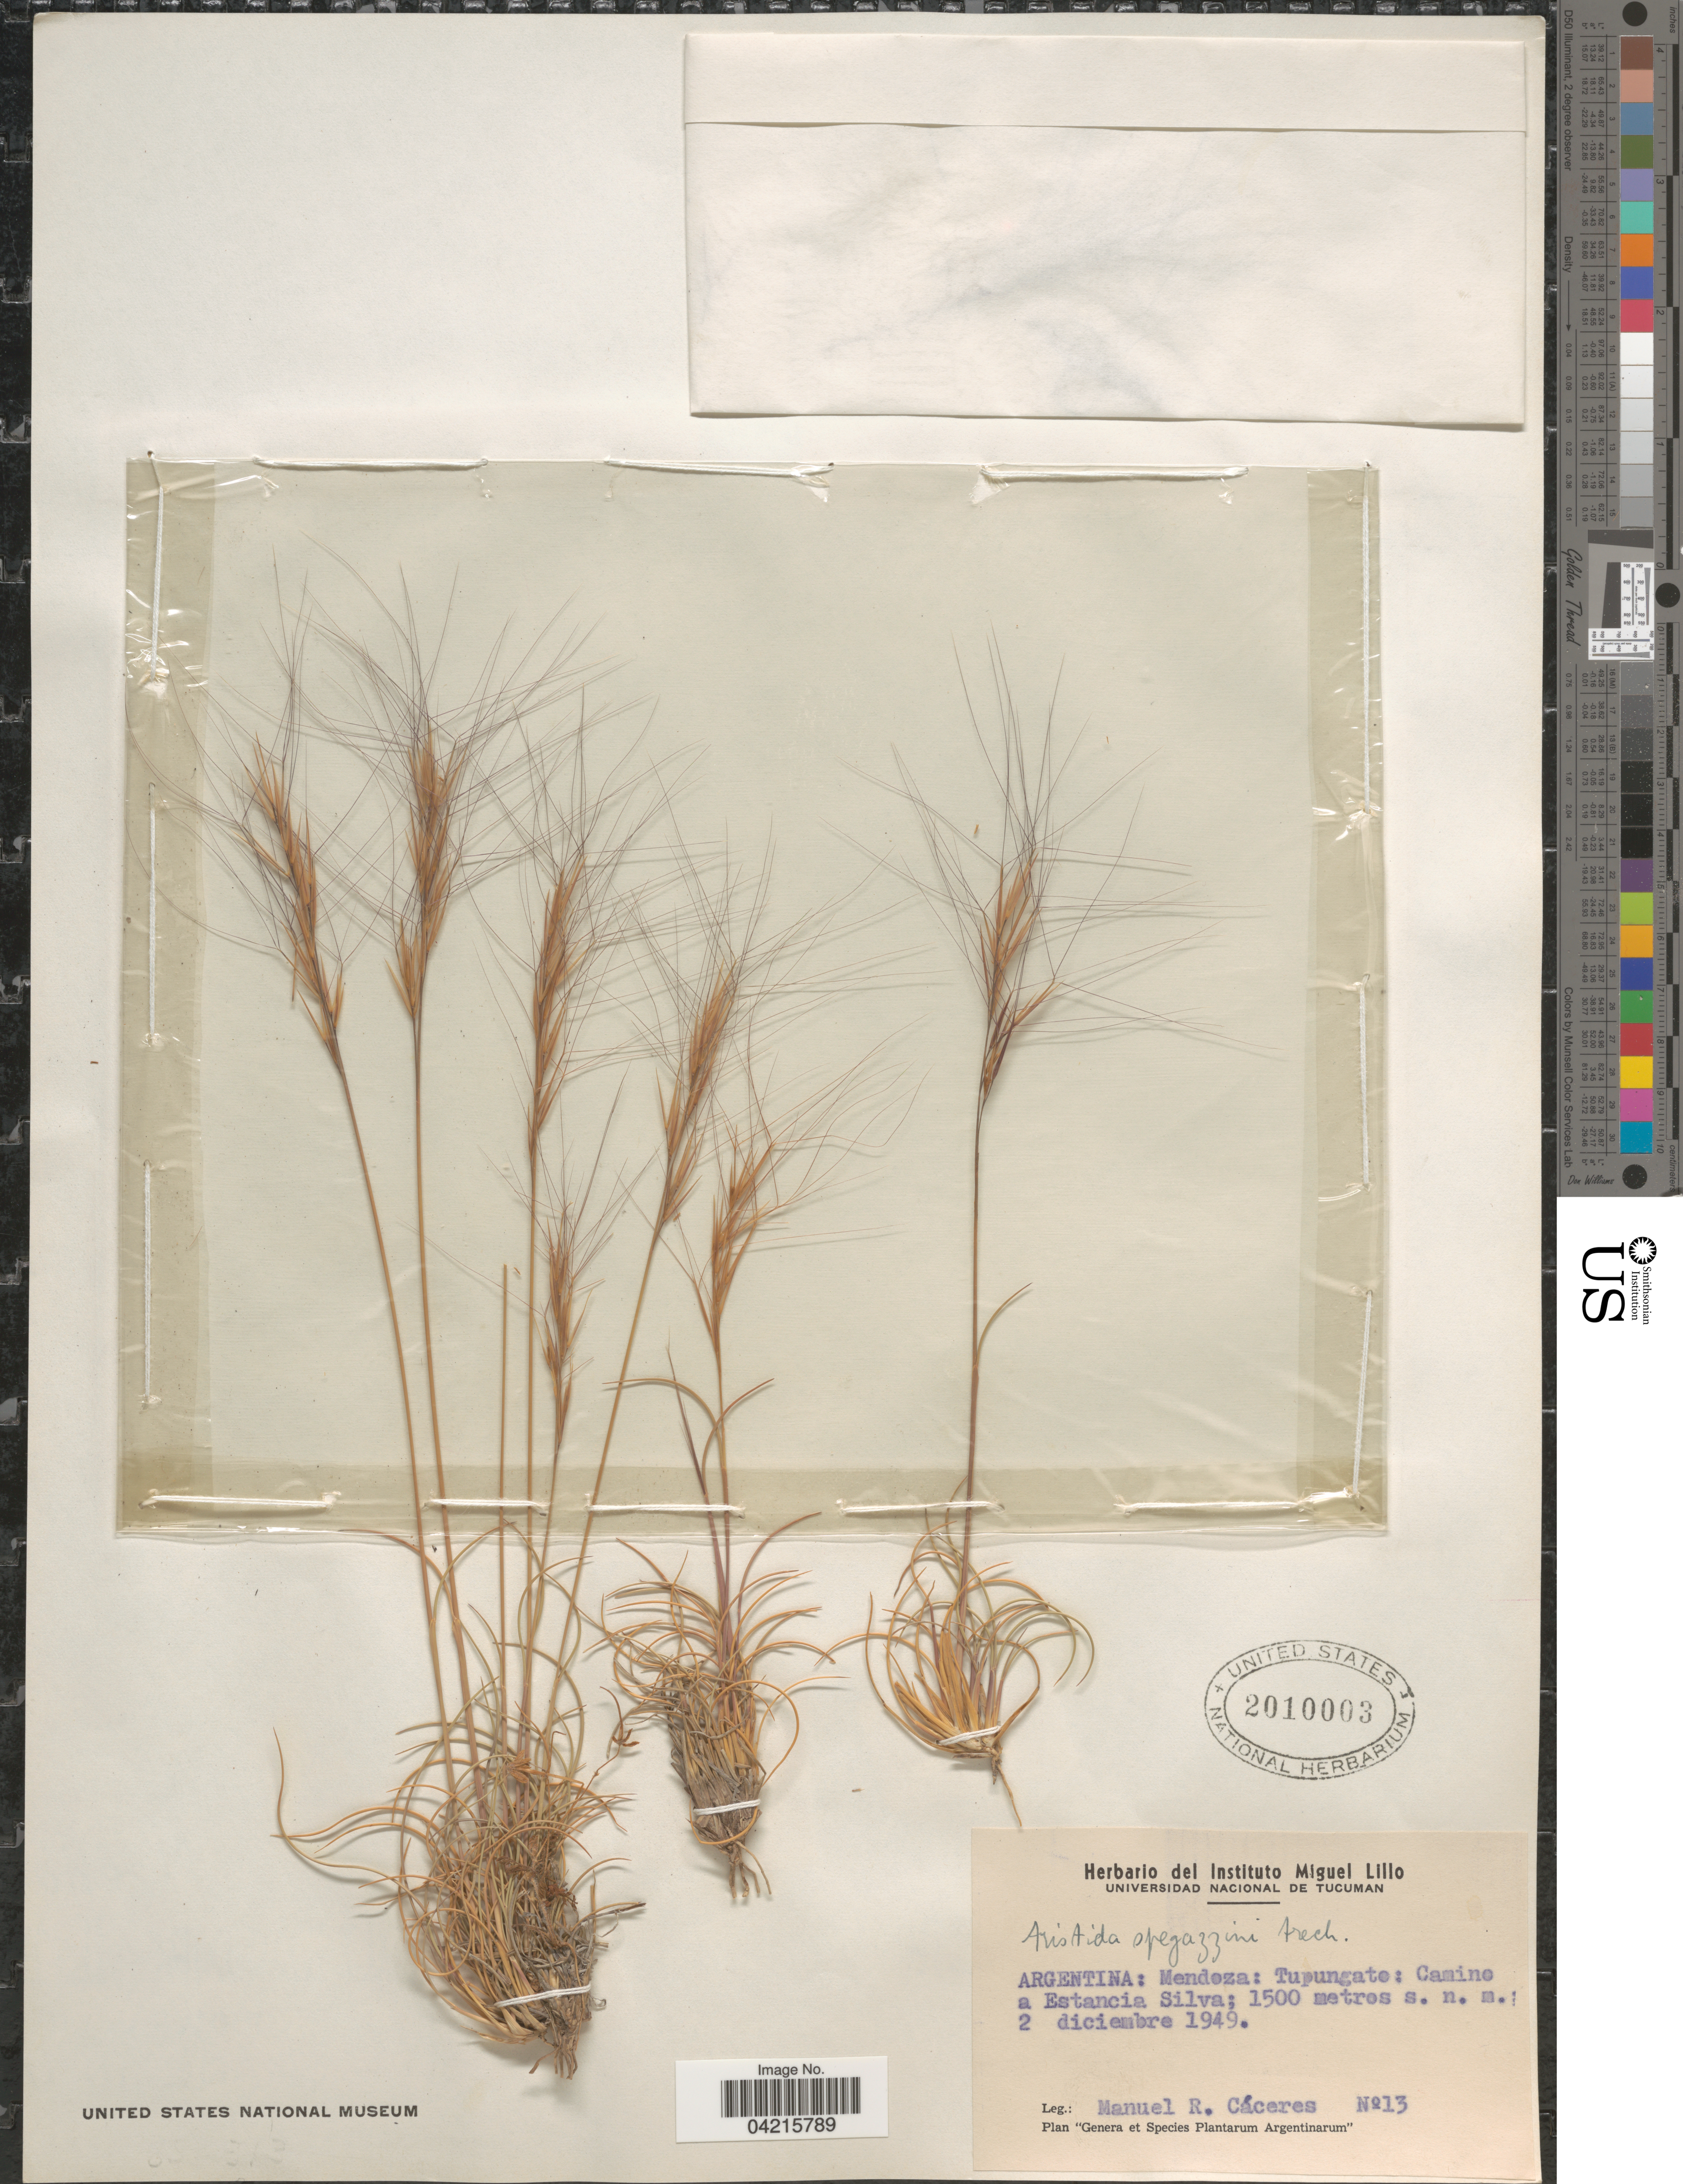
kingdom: Plantae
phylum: Tracheophyta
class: Liliopsida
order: Poales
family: Poaceae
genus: Aristida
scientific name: Aristida spegazzinii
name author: Arechav.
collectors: M. R. Caceres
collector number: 13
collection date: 1949-12-02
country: Argentina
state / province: Mendoza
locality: Tupungate: Camino a Estancia Silva.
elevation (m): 1500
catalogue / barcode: US 2010003